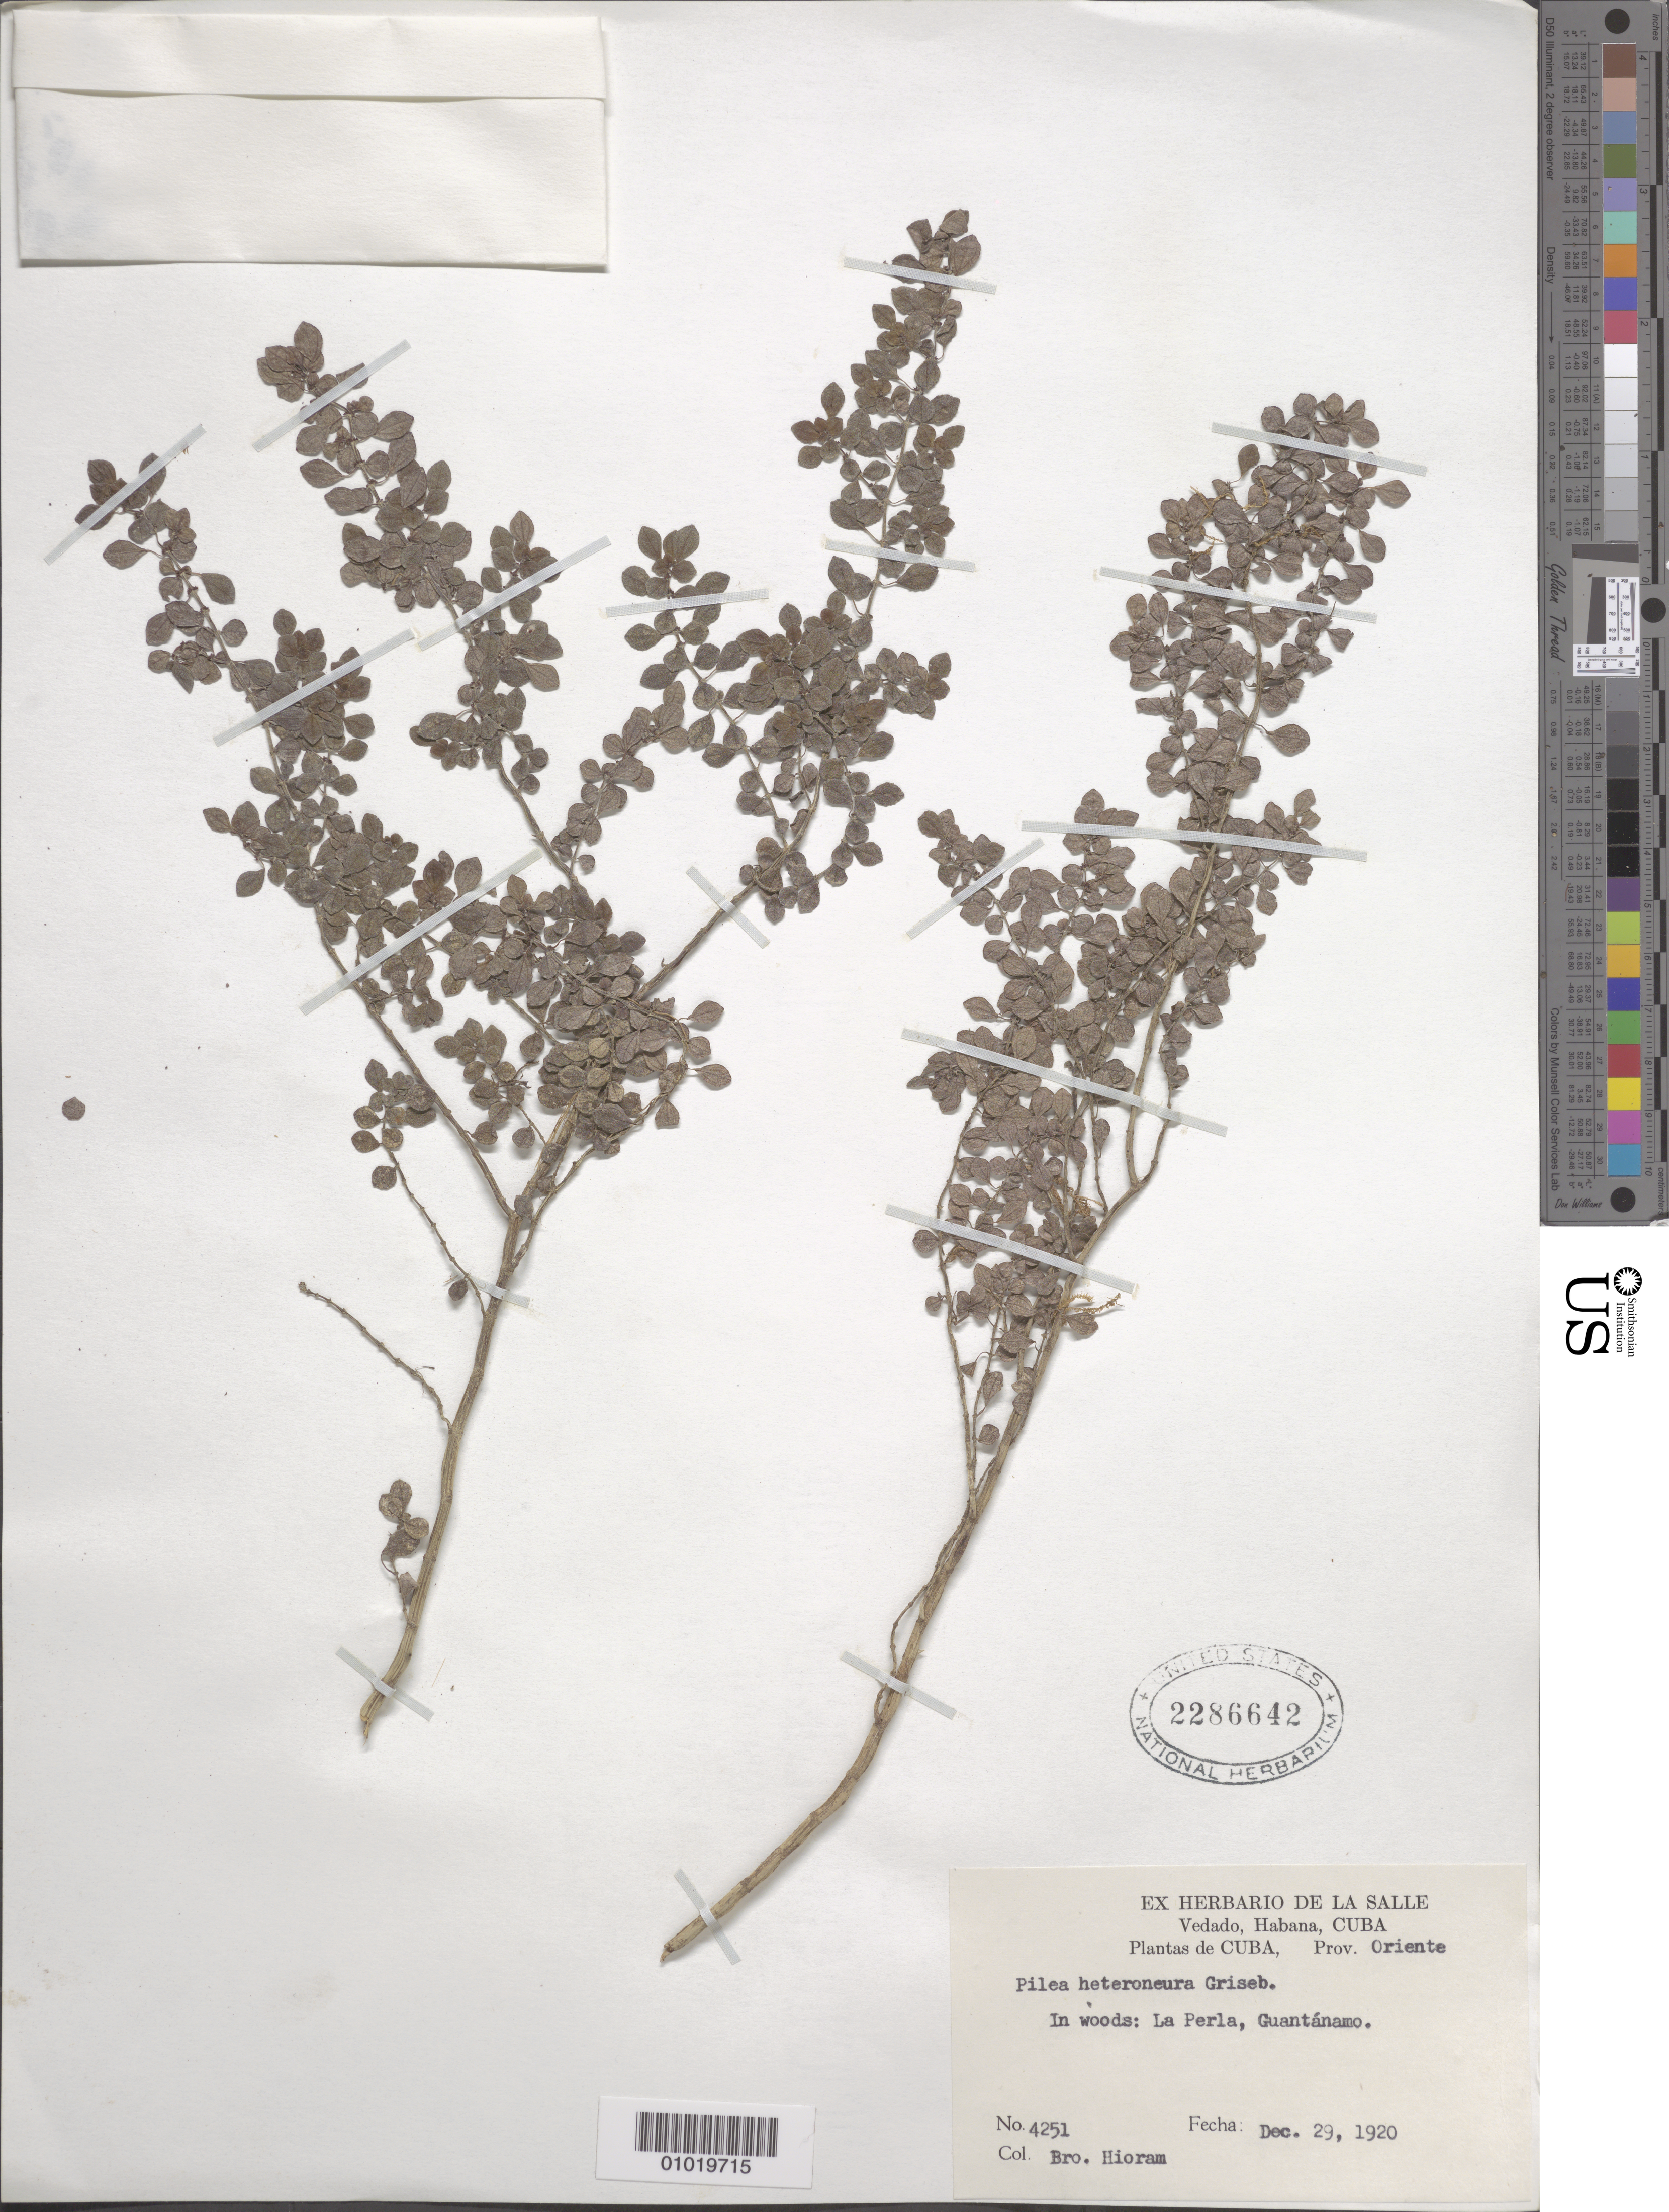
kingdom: Plantae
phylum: Tracheophyta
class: Magnoliopsida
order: Rosales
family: Urticaceae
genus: Pilea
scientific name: Pilea heteroneura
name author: Griseb.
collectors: Bro. Hioram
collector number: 4251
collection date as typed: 29 Dec 1920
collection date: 1920-12-29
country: Cuba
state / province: Guantánamo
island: Cuba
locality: In woods: La Perla, Guantánamo Oriente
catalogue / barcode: US 2286642